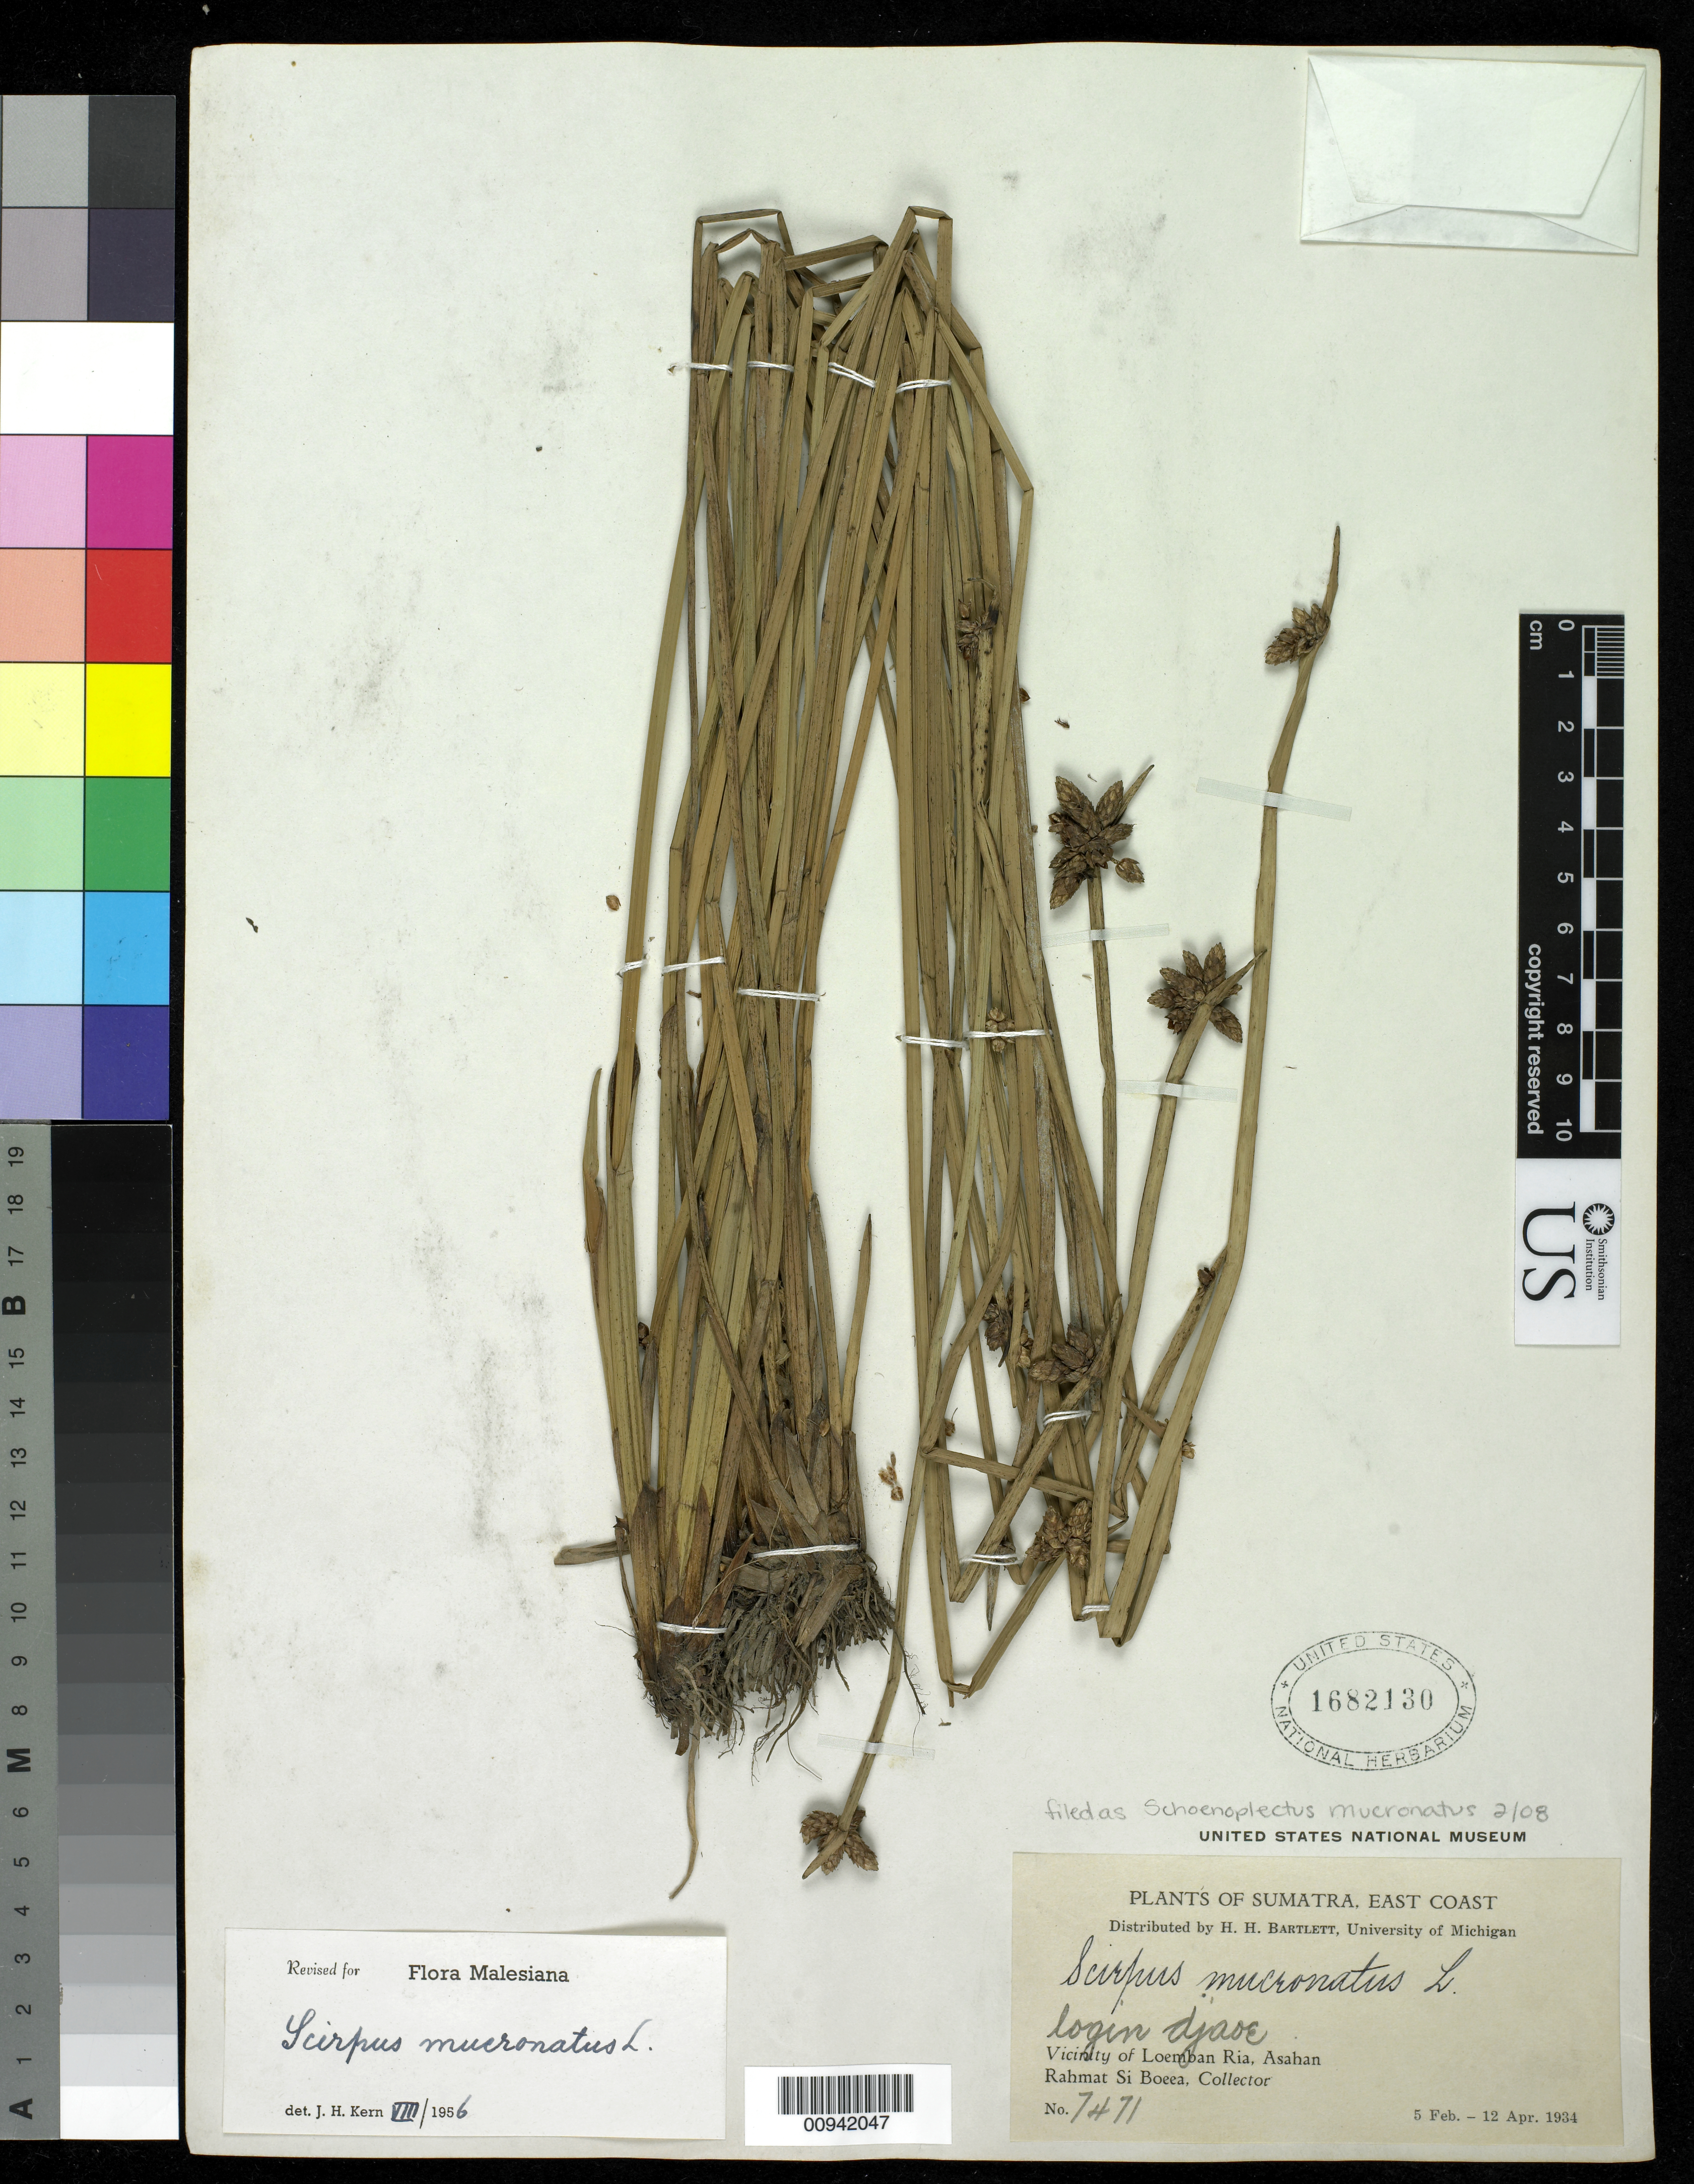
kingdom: Plantae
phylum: Tracheophyta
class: Liliopsida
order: Poales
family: Cyperaceae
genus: Schoenoplectiella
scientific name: Schoenoplectiella mucronata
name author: (L.) Jung & Choi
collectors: Rahmat Si Boeea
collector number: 7471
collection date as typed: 05 Feb 1934 to 12 Apr 1934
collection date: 1934-02-05/1934-04-12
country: Indonesia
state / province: Sumatra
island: Sumatra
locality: (East Coast) Vicinity of Loemban Ria, Asahan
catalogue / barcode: US 1682130